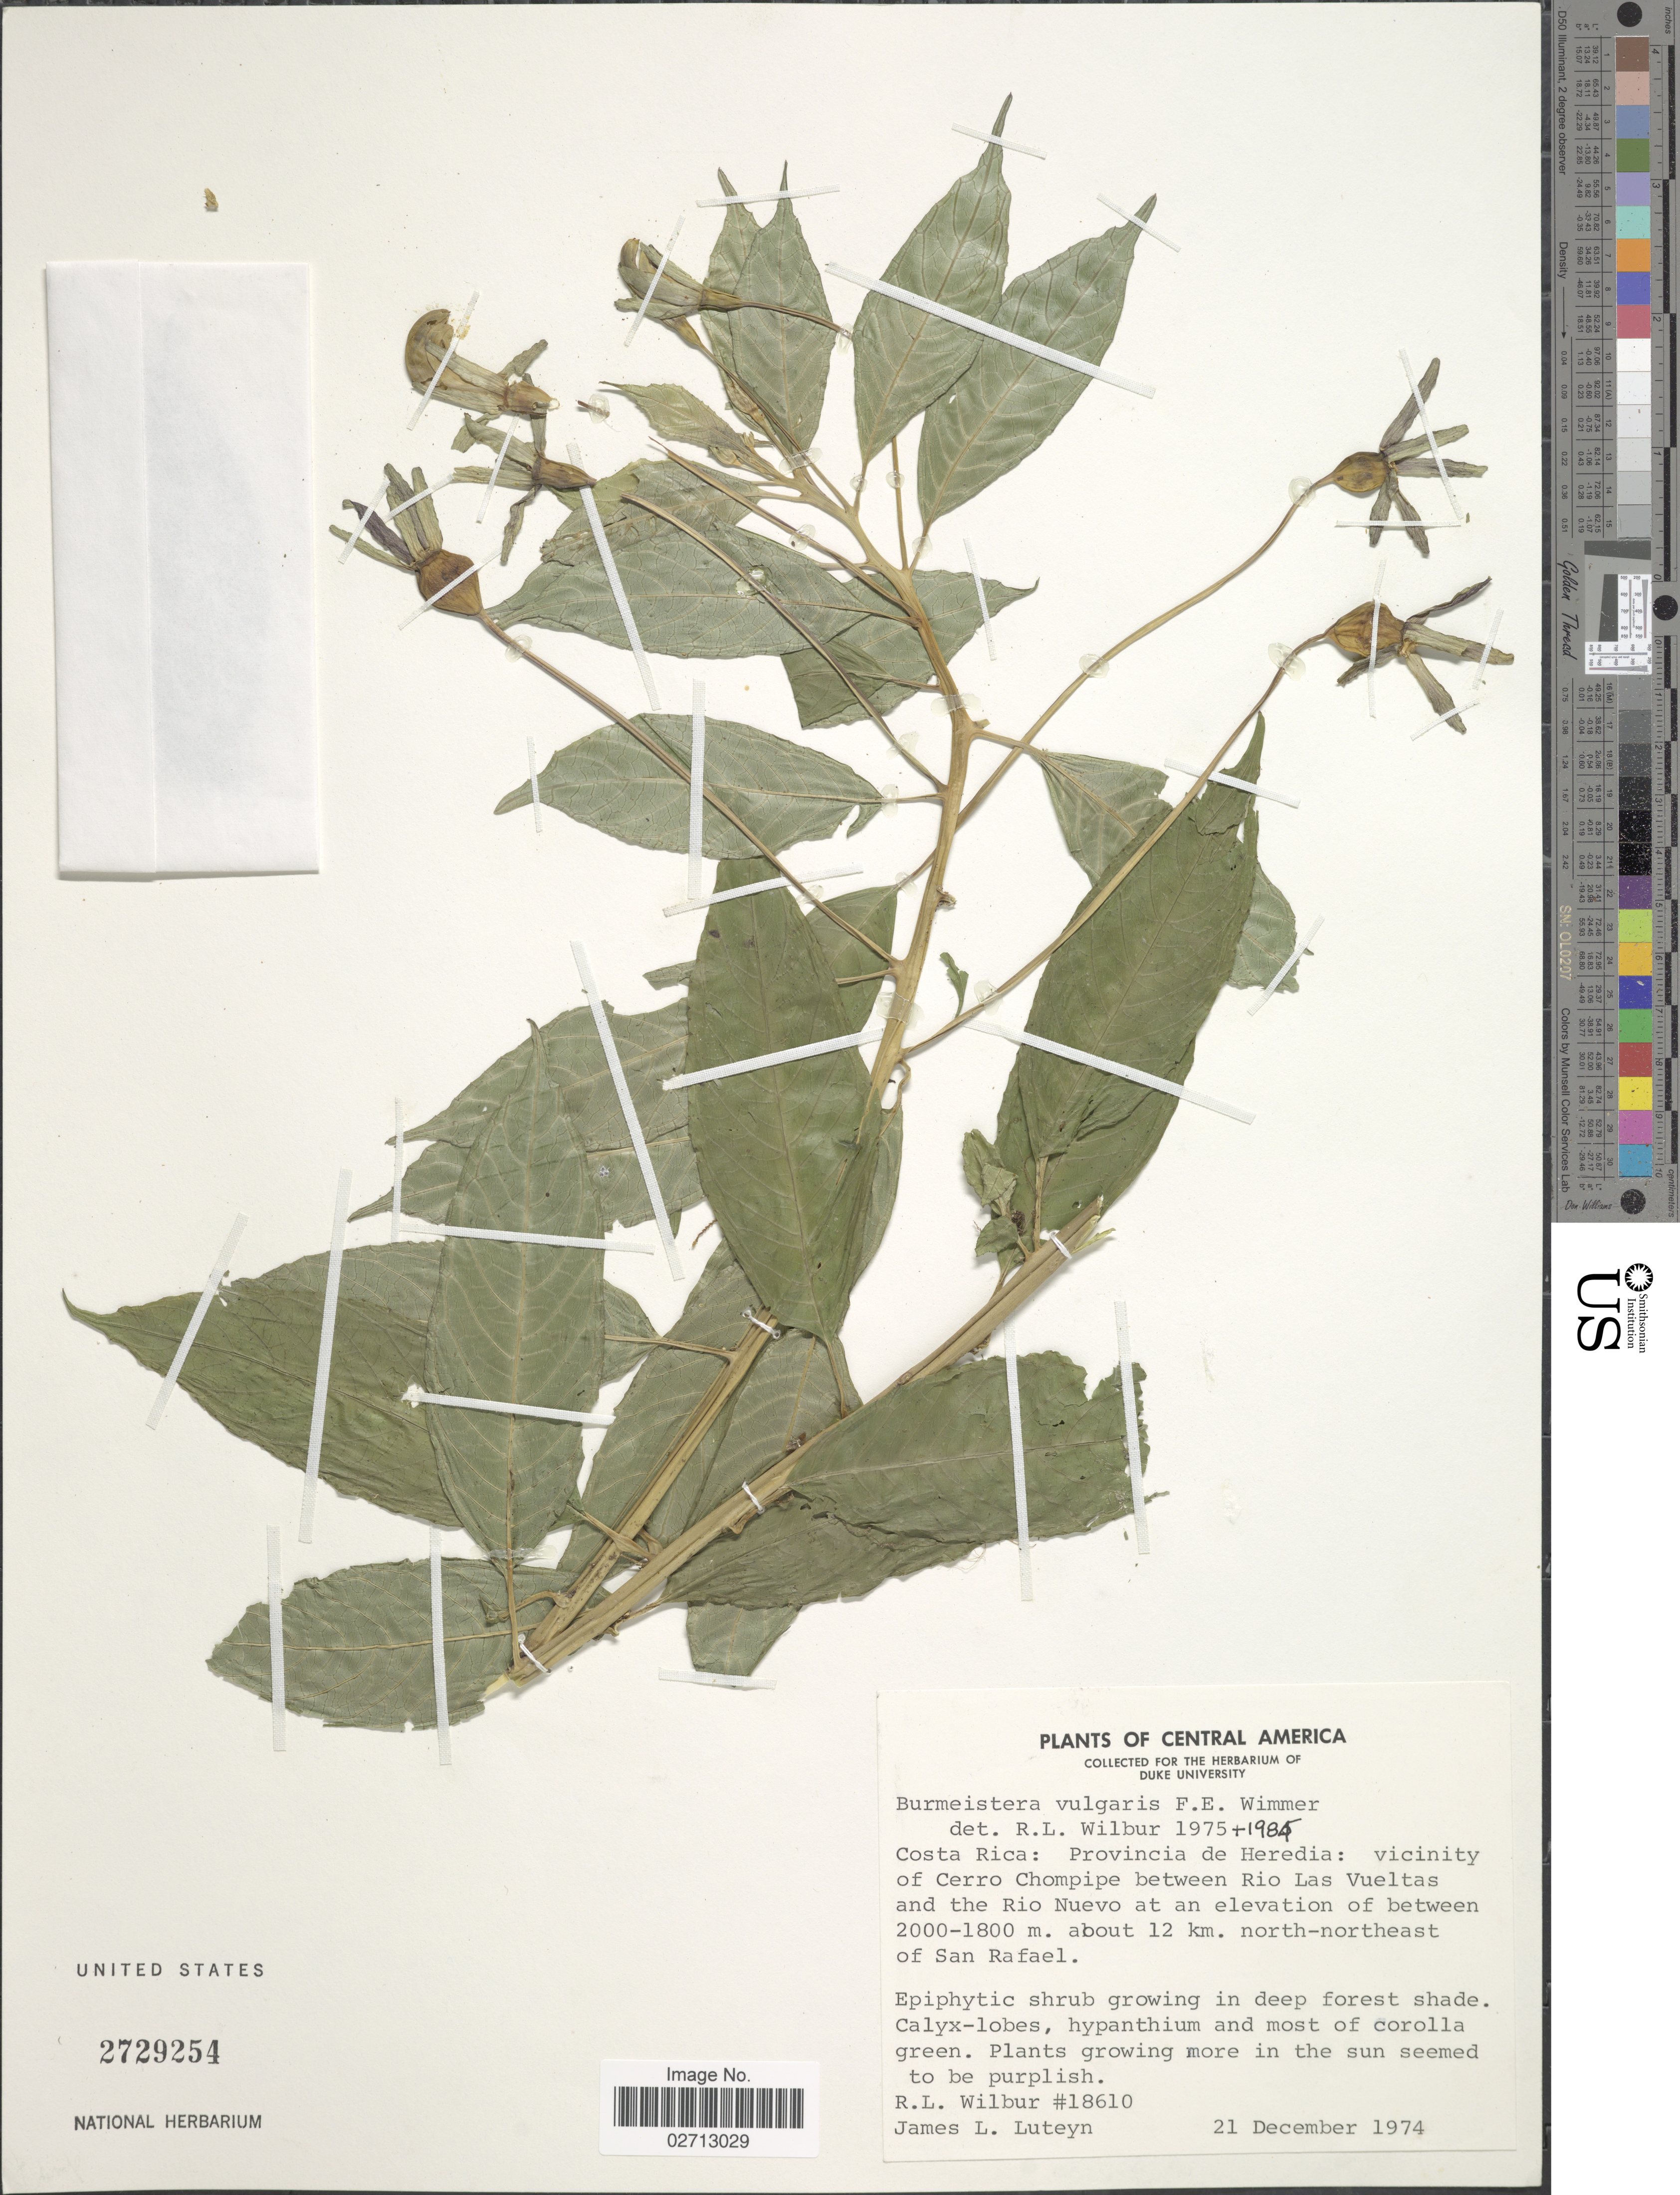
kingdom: Plantae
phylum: Tracheophyta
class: Magnoliopsida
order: Asterales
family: Campanulaceae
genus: Burmeistera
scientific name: Burmeistera vulgaris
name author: E. Wimm.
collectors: R. L. Wilbur & J. L. Luteyn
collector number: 18610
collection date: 1974-12-21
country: Costa Rica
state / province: Heredia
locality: Vicinity of Cerro Chompipe between Rio Las Vueltas and the Rio Nuevo. about 12 km. north-northeast of San Rafael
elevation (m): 1800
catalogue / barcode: US 2729254